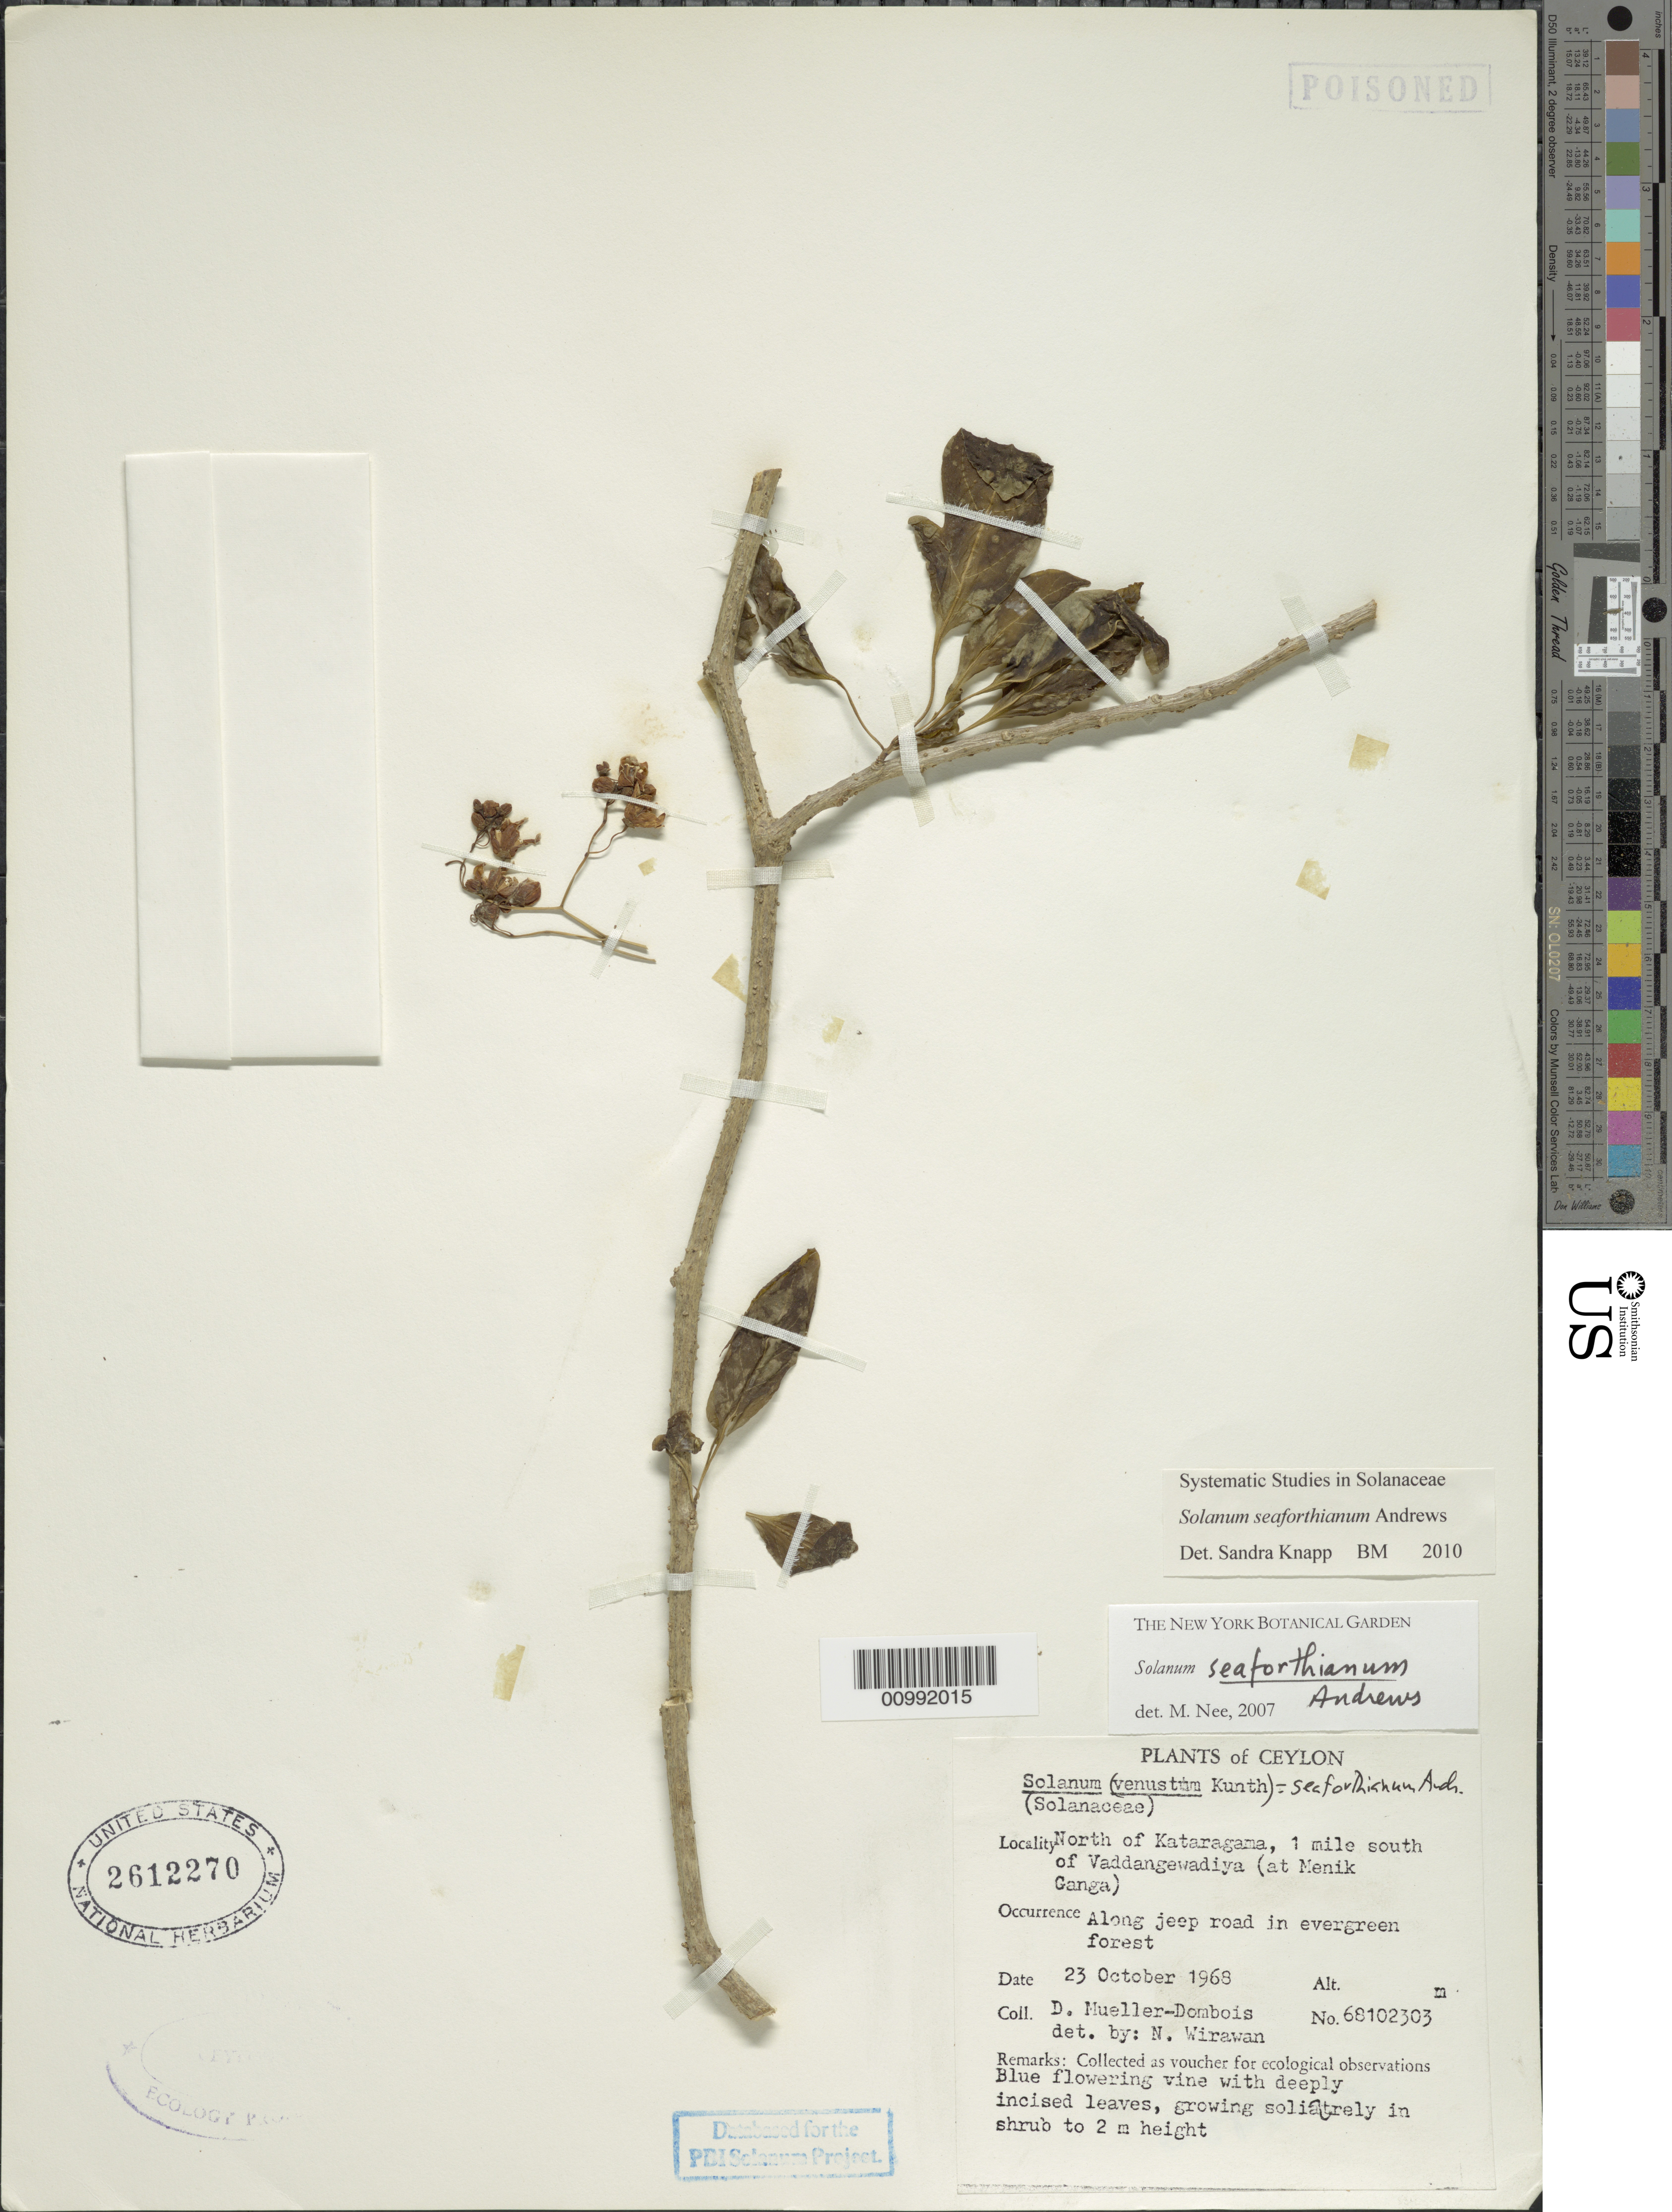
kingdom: Plantae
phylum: Tracheophyta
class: Magnoliopsida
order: Solanales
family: Solanaceae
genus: Solanum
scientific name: Solanum seaforthianum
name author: Andrews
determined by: Knapp, S. D.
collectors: D. Mueller-Dombois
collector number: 68-102303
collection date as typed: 23 Oct 1968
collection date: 1968-10-23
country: Sri Lanka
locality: north of Kataragama, 1 mile south of Vaddangewadiya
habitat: along jeep road in evergreen forest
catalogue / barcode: US 2612270